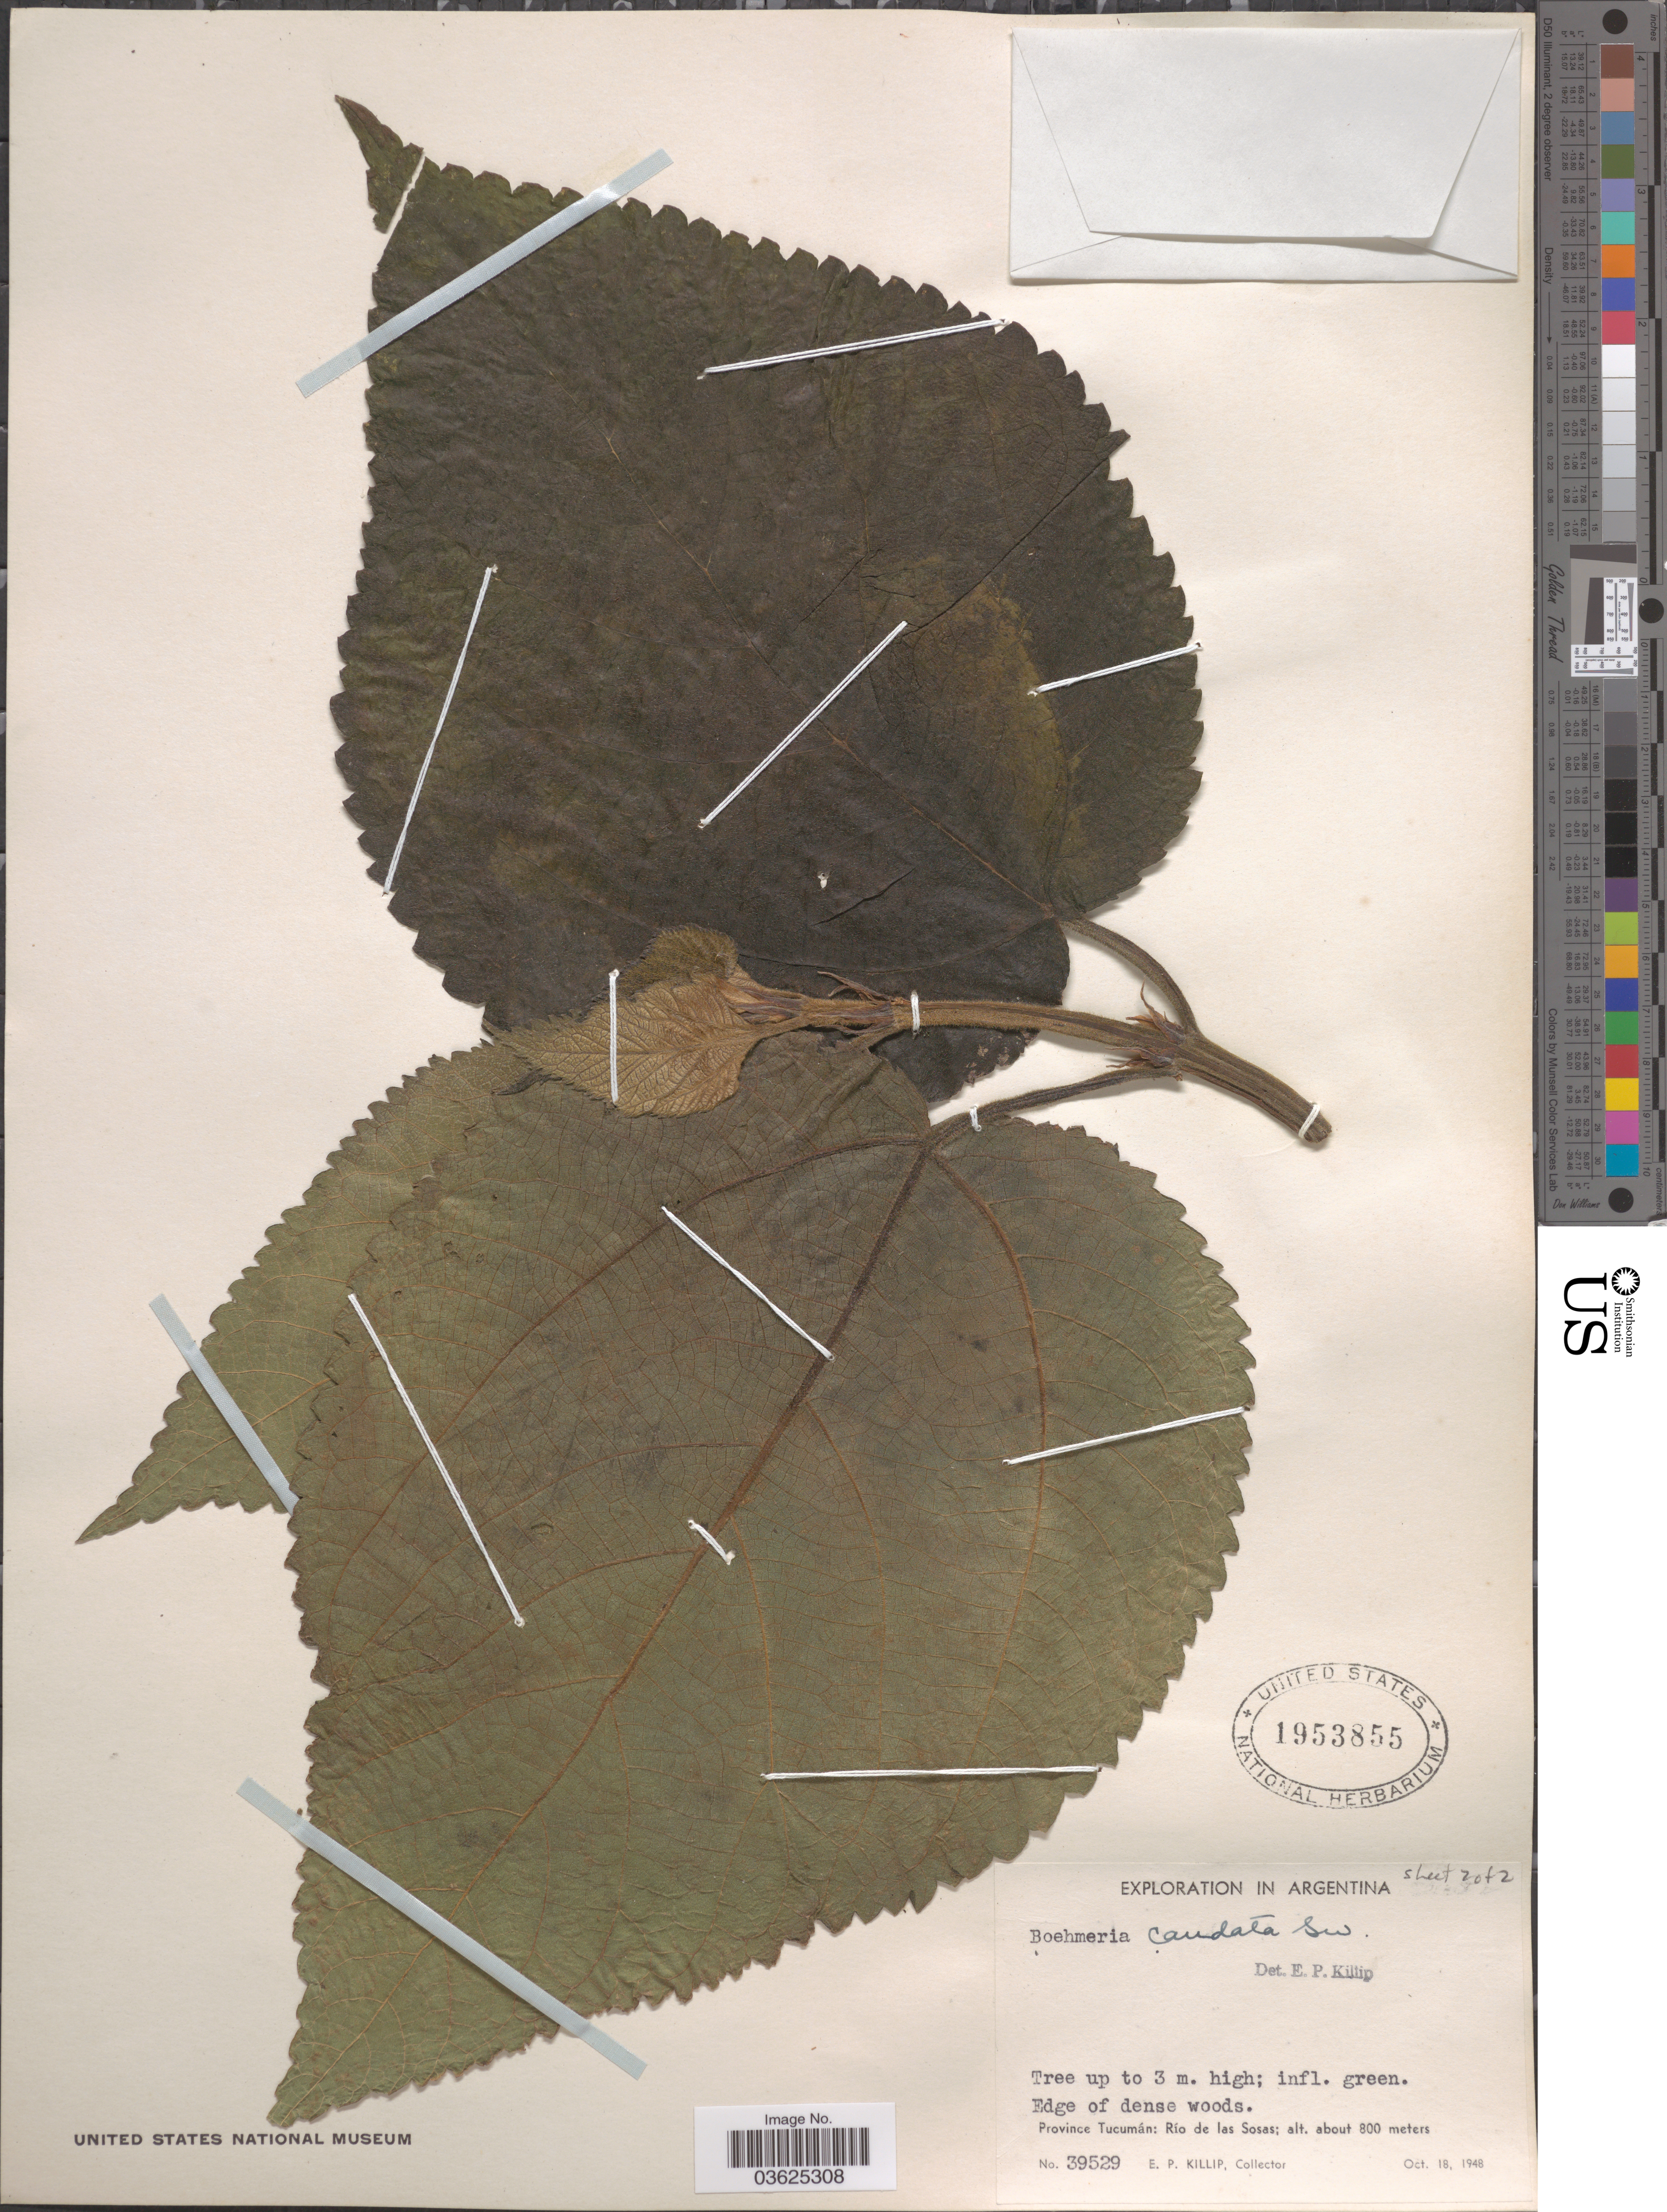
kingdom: Plantae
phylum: Tracheophyta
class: Magnoliopsida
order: Rosales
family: Urticaceae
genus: Boehmeria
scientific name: Boehmeria caudata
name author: Sw.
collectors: E. P. Killip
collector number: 39529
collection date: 1948-10-18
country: Argentina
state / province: Tucuman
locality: Río de las Sosas.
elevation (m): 800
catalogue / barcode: US 1953855